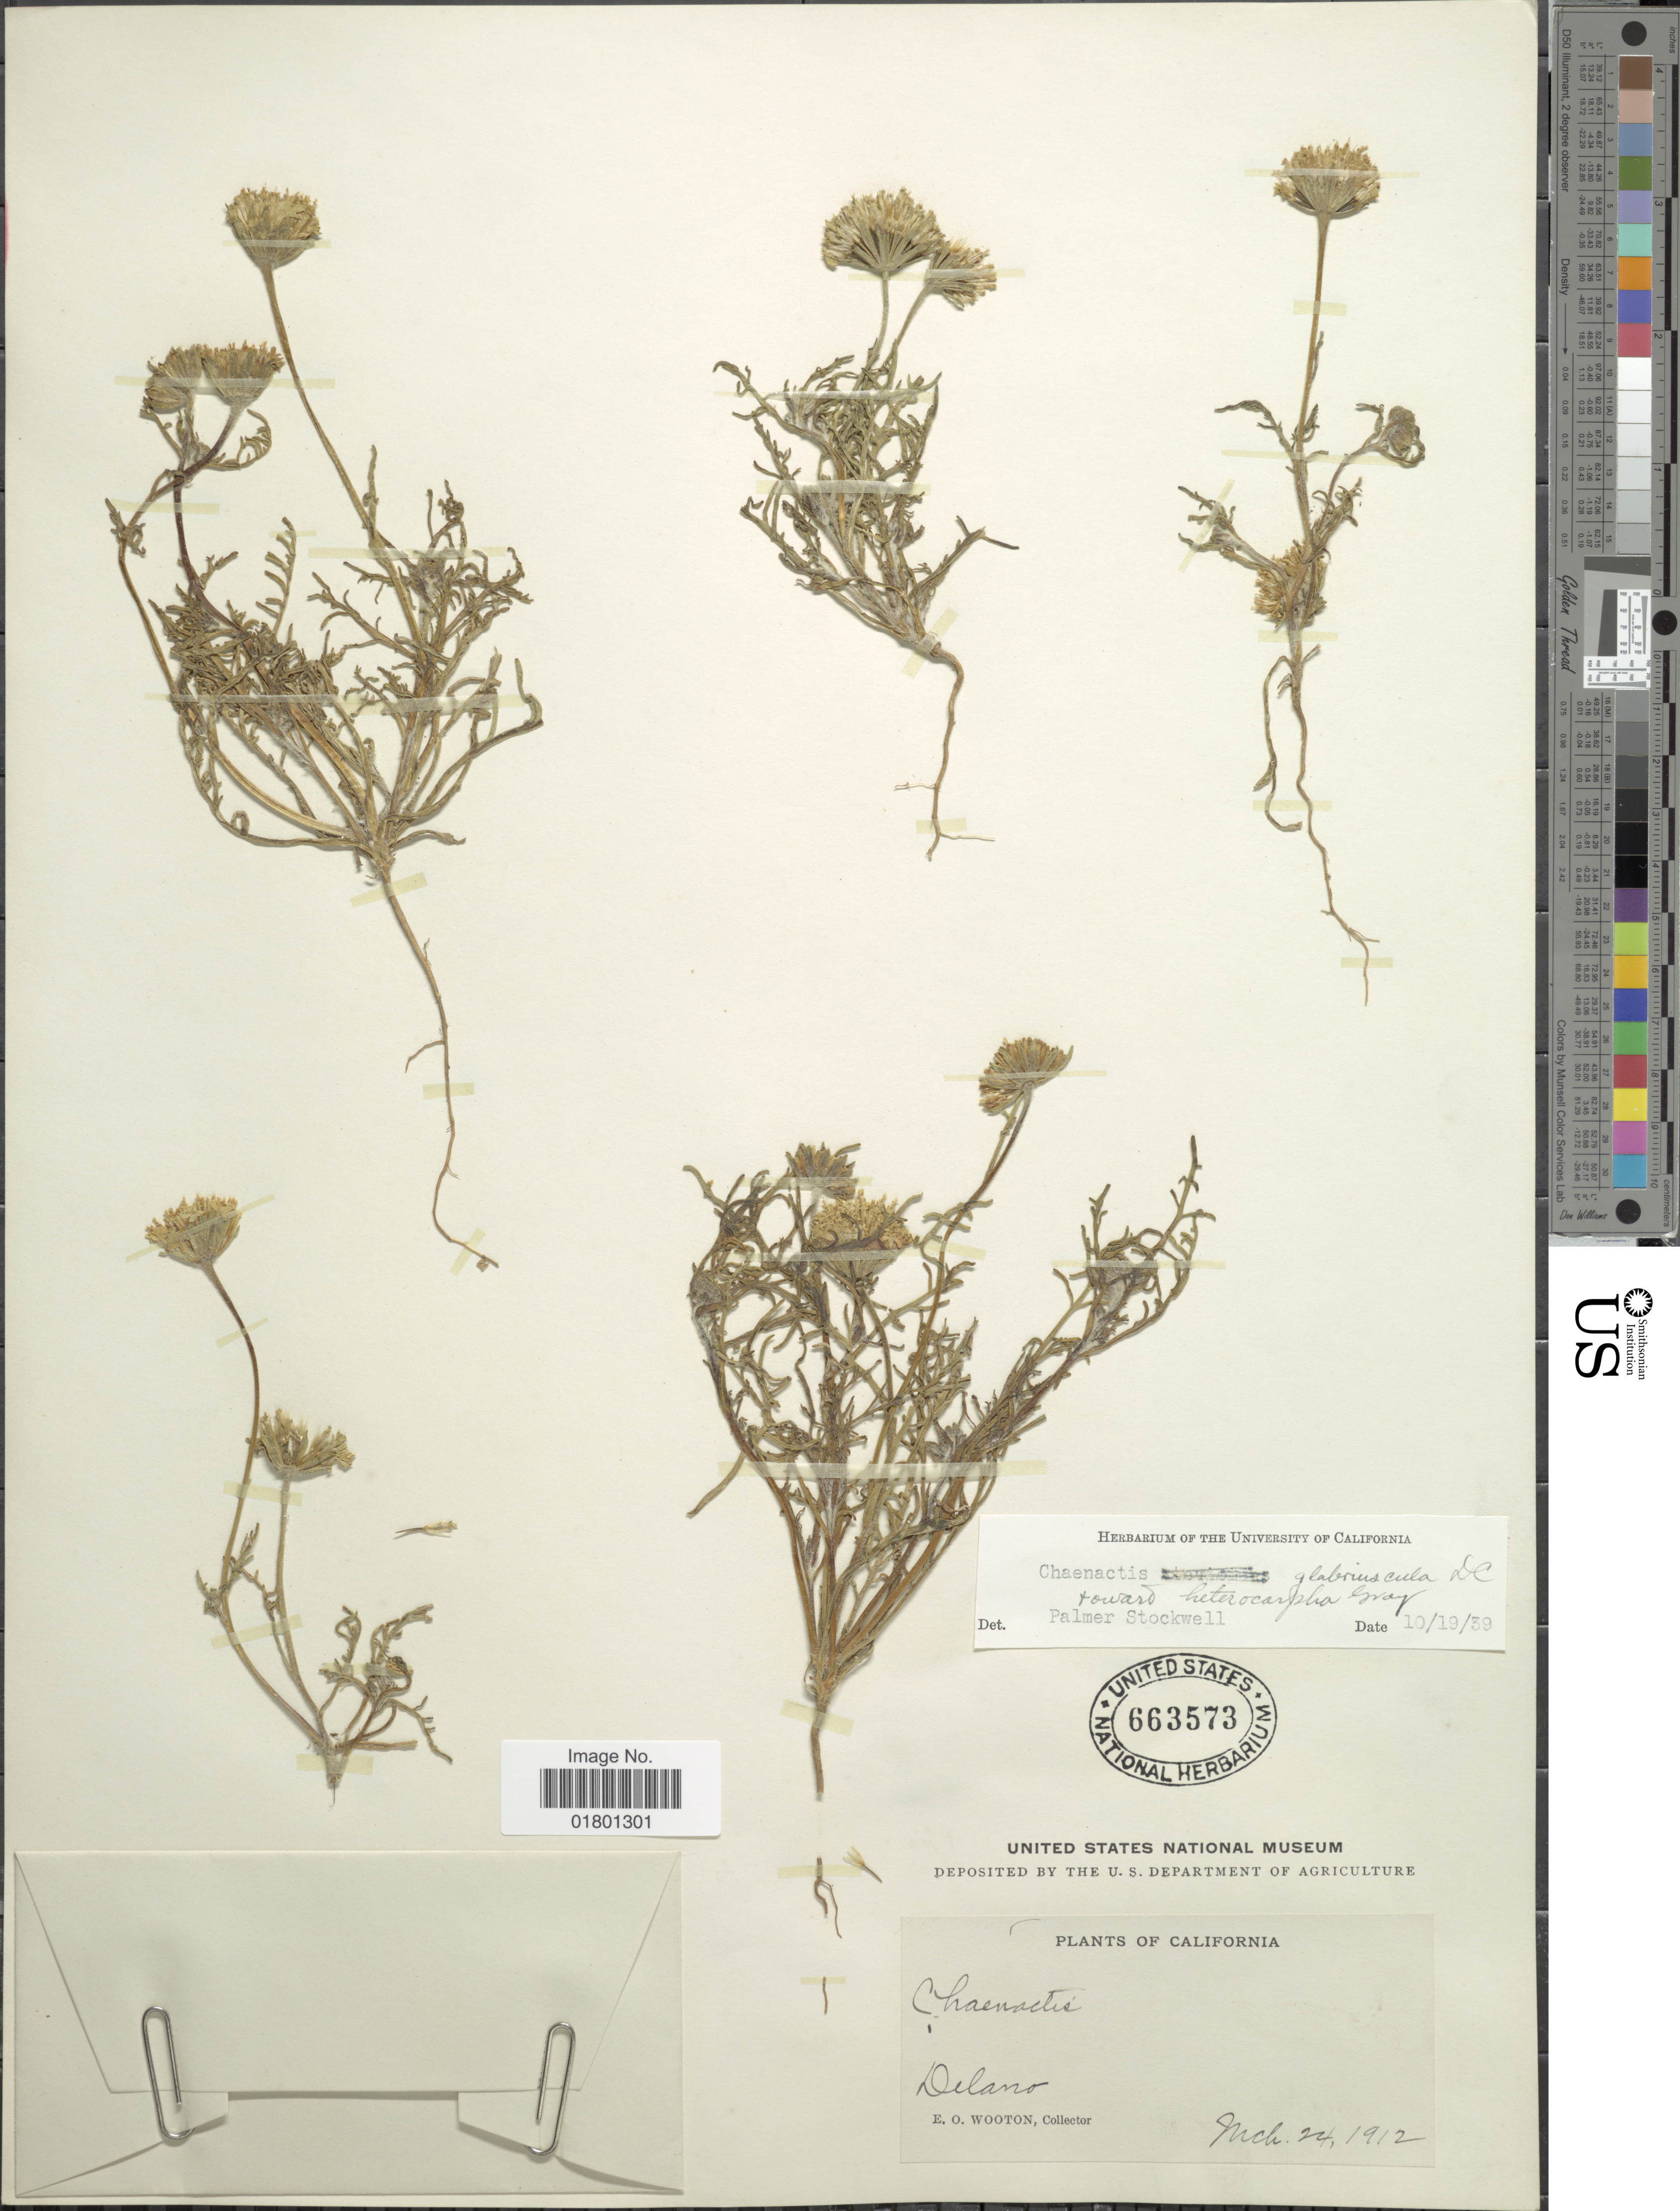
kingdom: Plantae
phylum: Tracheophyta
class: Magnoliopsida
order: Asterales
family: Asteraceae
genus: Chaenactis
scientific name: Chaenactis glabriuscula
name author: DC.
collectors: E. O. Wooton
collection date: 1912-03-24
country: United States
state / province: California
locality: Delano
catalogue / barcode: US 663573